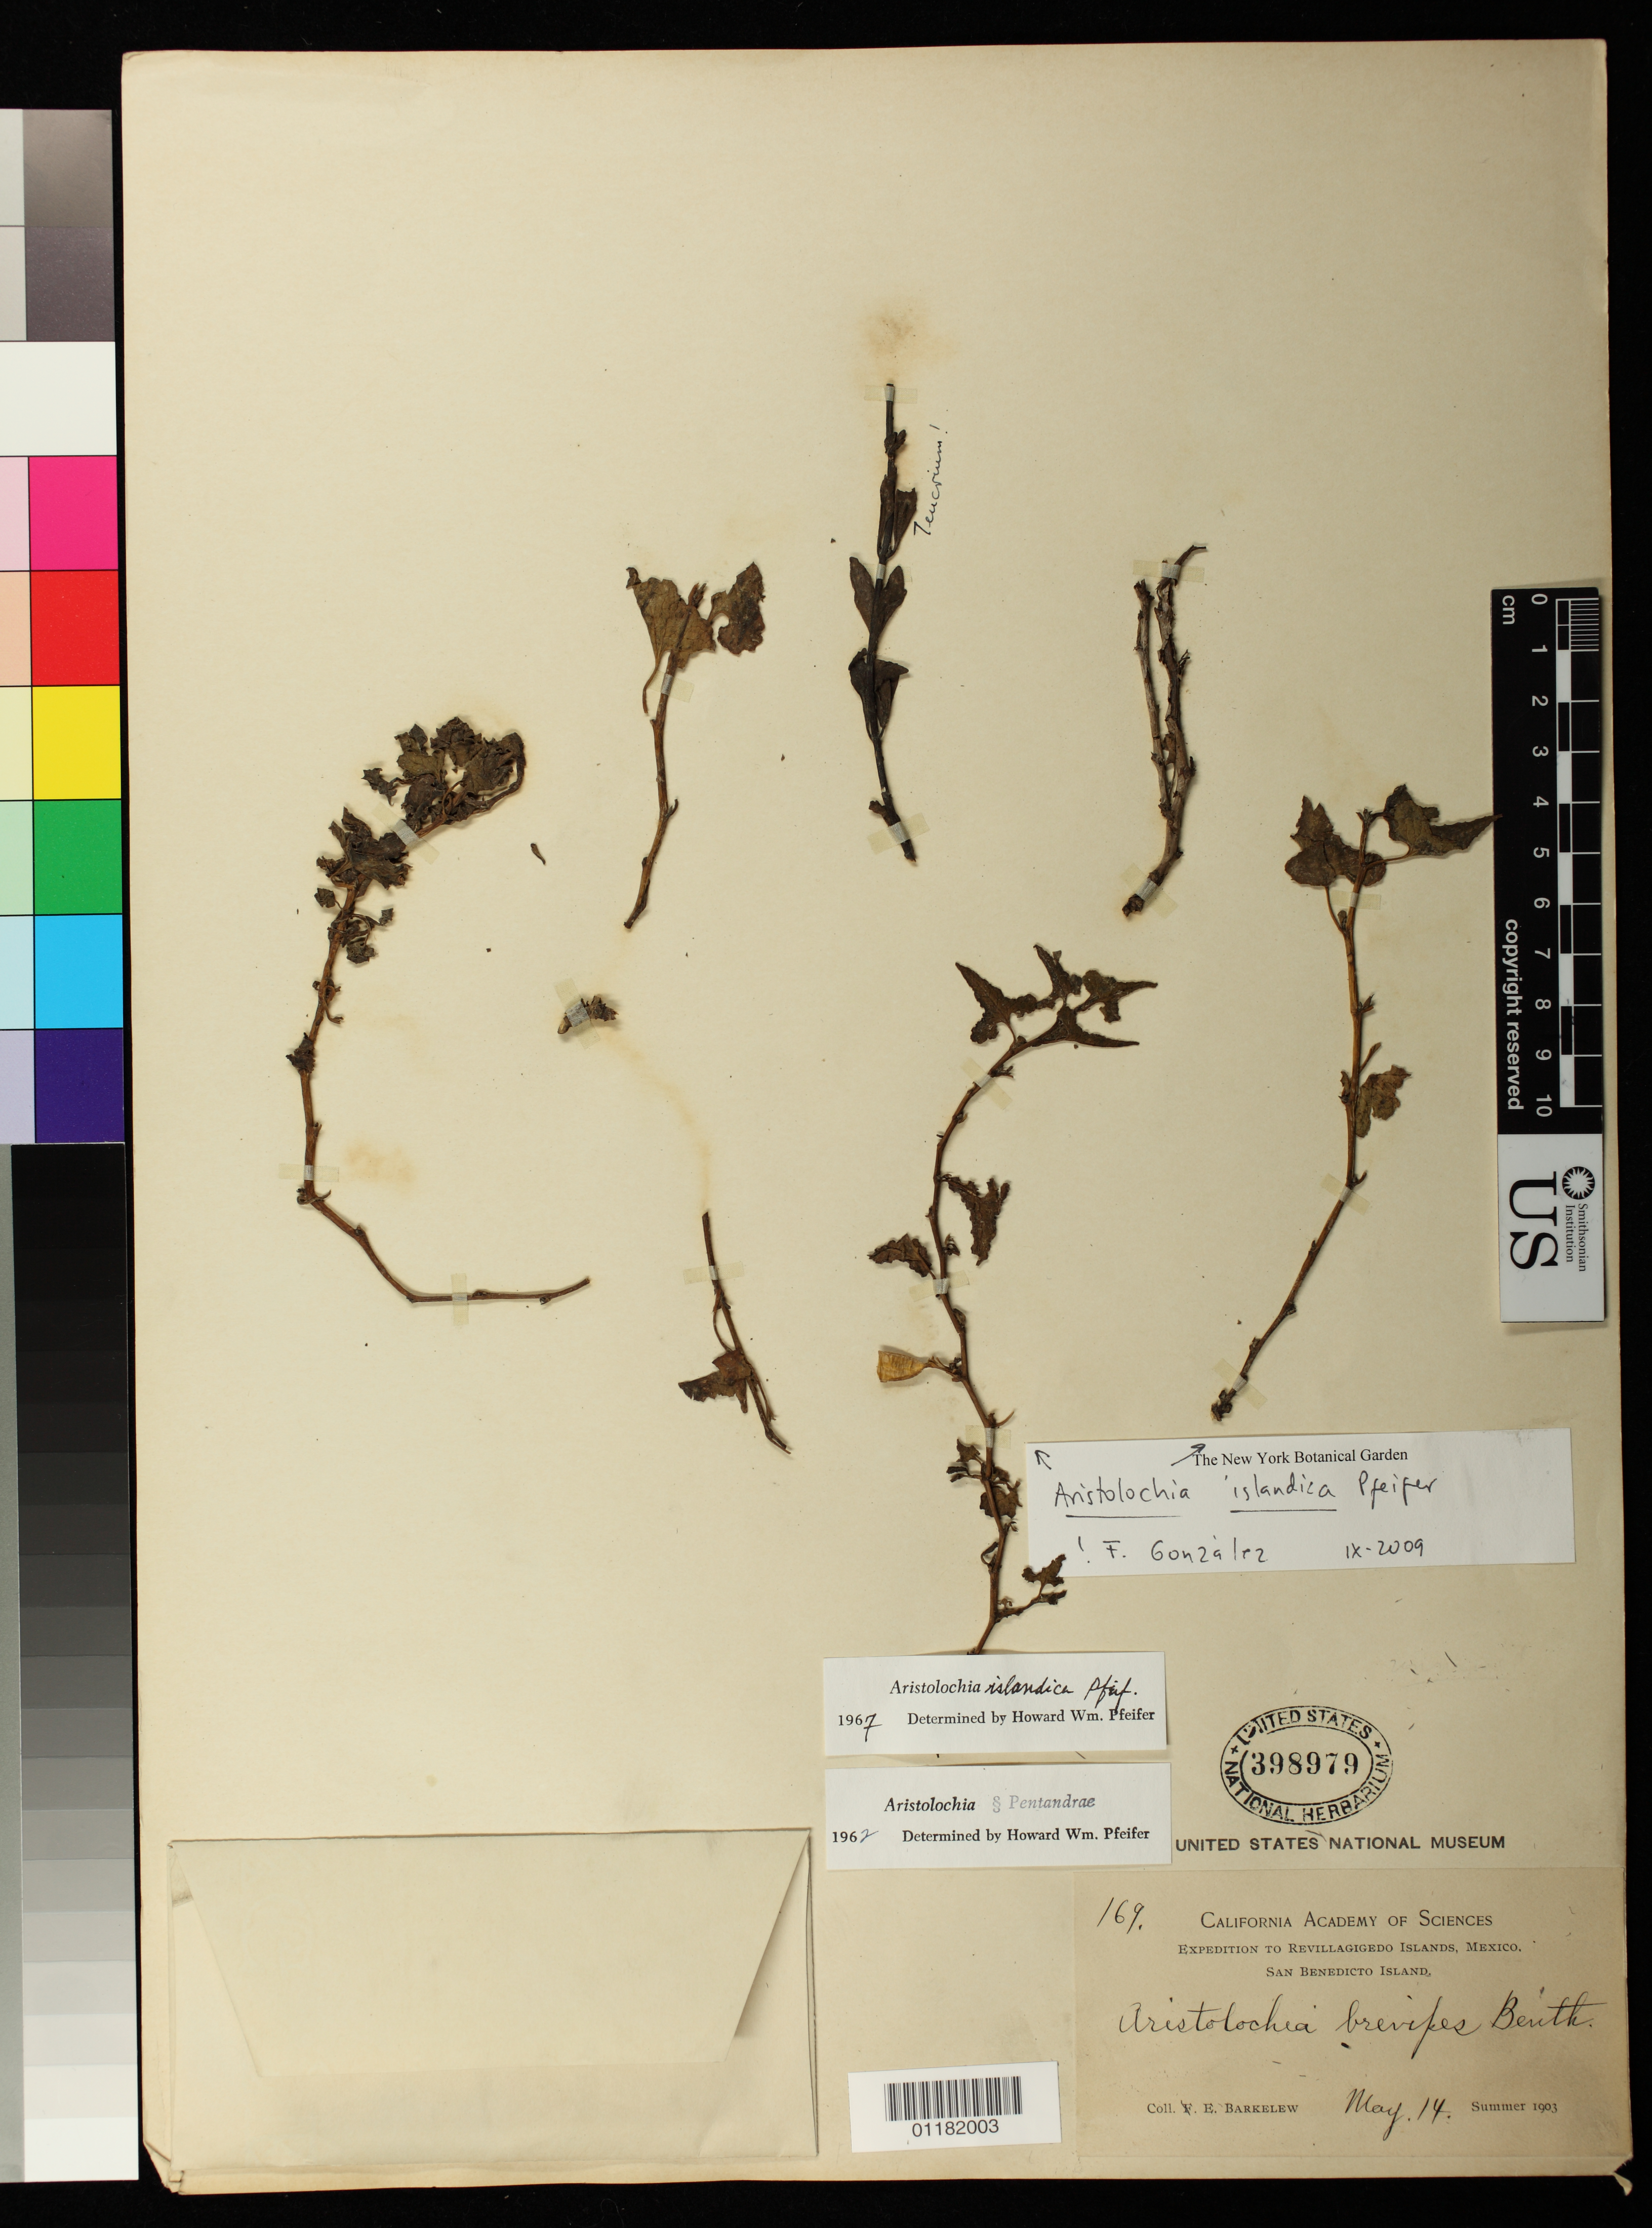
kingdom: Plantae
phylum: Tracheophyta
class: Magnoliopsida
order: Piperales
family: Aristolochiaceae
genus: Aristolochia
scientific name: Aristolochia islandica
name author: Pfeifer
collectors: F. Barkelew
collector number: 169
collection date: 1903-05-14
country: Mexico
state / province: Colima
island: San Benedicto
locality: Revillagigedo Islands, San Benedicto Island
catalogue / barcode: US 398979